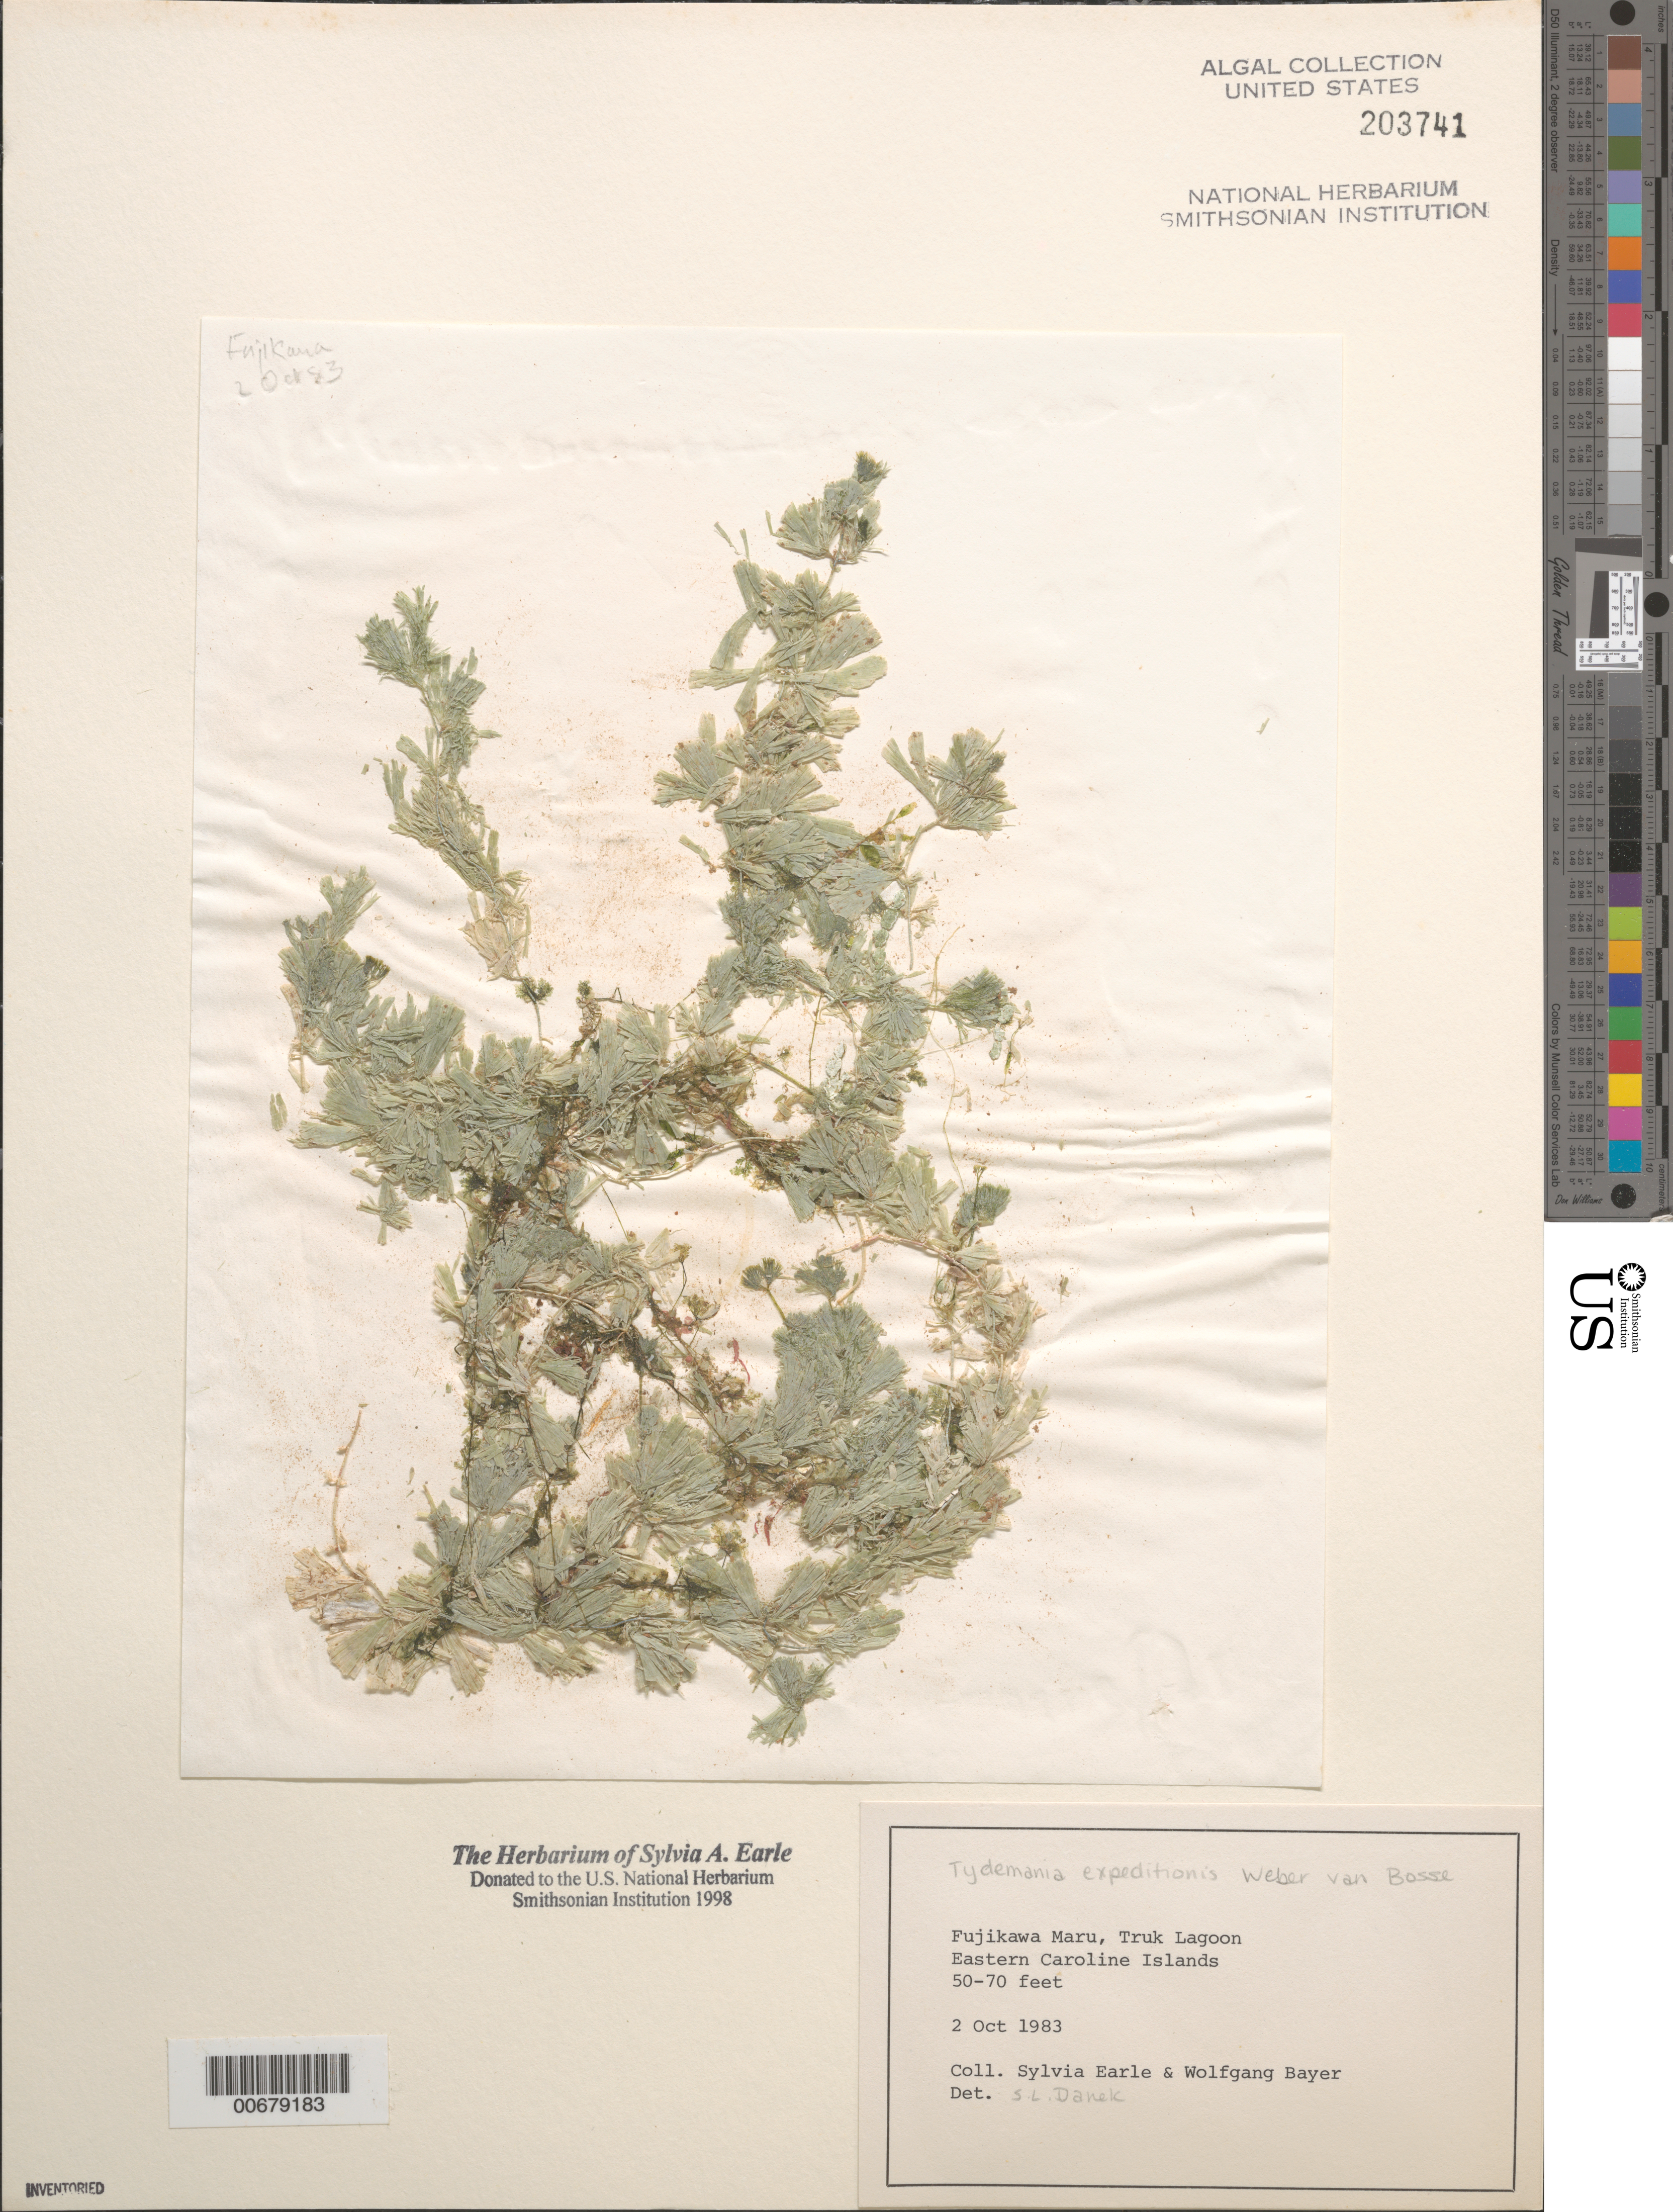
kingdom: Plantae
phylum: Chlorophyta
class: Ulvophyceae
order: Bryopsidales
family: Udoteaceae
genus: Tydemania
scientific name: Tydemania expeditionis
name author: Weber Bosse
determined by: Danek, S. L.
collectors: S. A. Earle & W. Bayer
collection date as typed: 02 Oct 1983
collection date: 1983-10-02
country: Micronesia, Federated States of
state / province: Truk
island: Truk (Chuuk) Is.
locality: Fujikawa Maru, Chuuk Lagoon [Truk Lagoon]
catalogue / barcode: US 203741